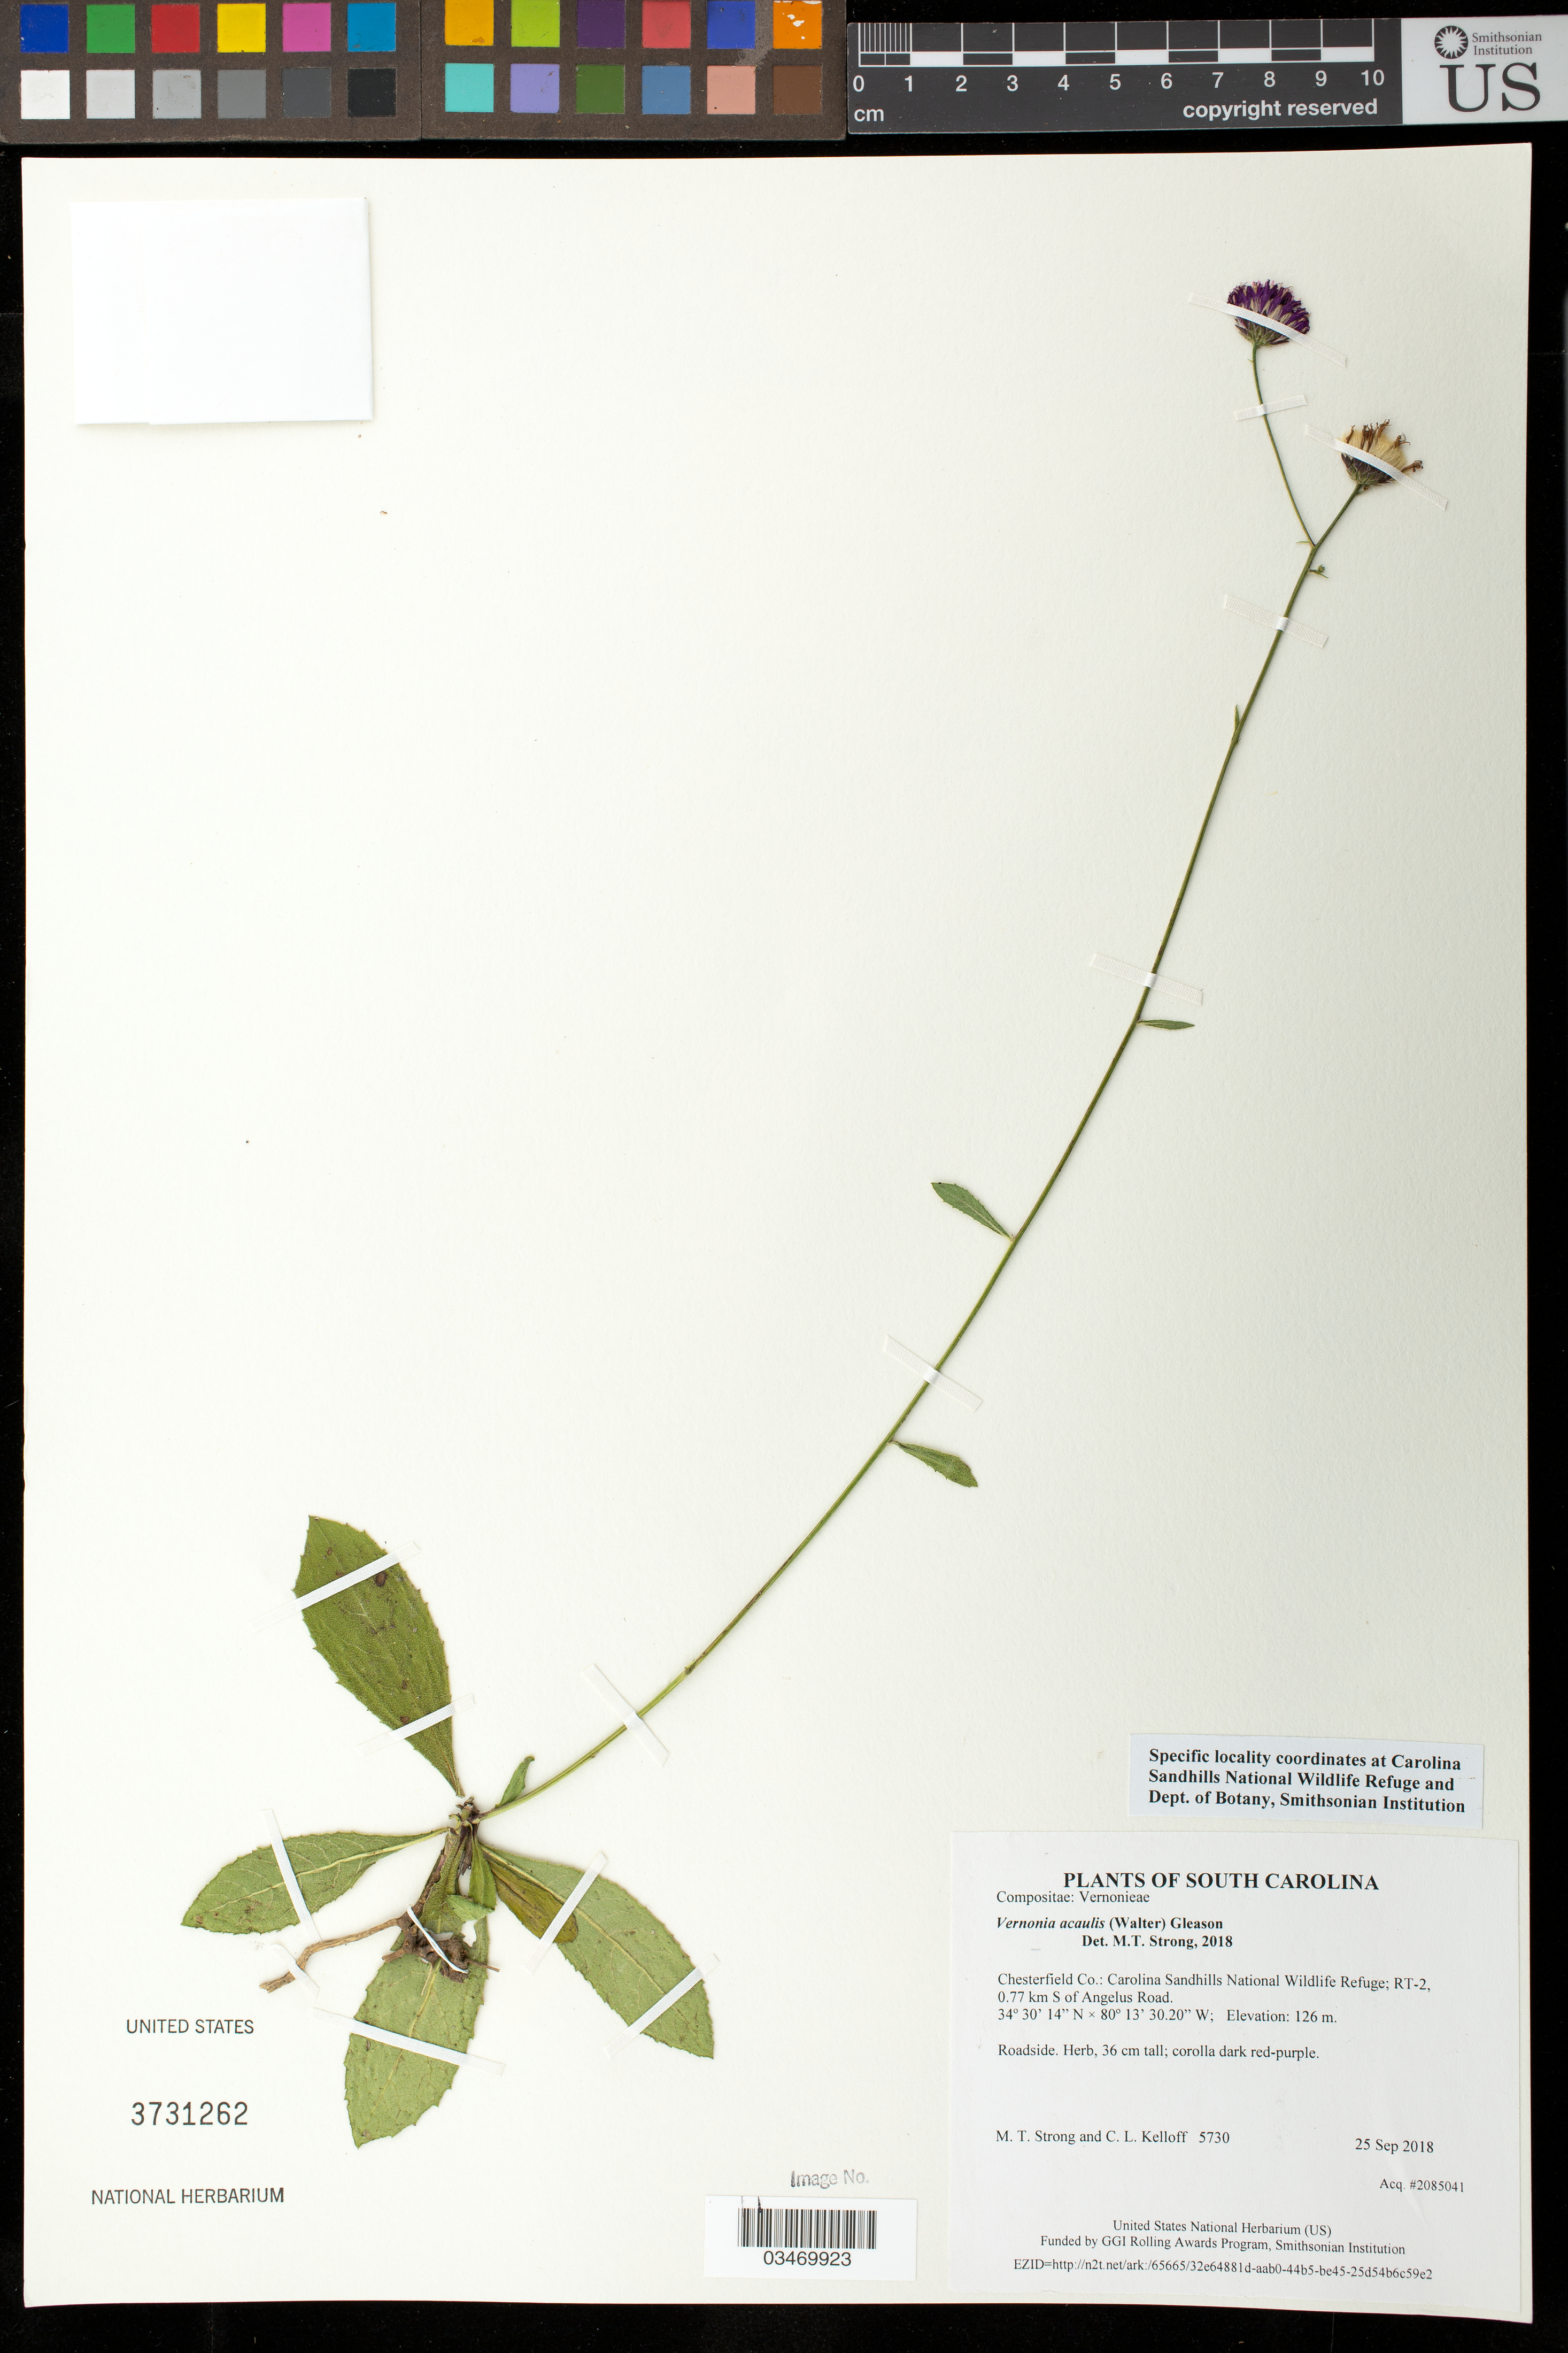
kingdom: Plantae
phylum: Tracheophyta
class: Magnoliopsida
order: Asterales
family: Asteraceae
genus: Vernonia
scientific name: Vernonia acaulis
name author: (Walter) Gleason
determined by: Strong, M. T., (US), Smithsonian Institution - National Museum of Natural History (UNITED STATES)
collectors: M. T. Strong & C. L. Kelloff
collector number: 5730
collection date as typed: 25 Sep 2018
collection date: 2018-09-25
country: United States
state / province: South Carolina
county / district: Chesterfield Co.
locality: Carolina Sandhills National Wildlife Refuge; RT-2, 0.77 km S of Angelus Road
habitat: Roadside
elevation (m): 126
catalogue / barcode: US 3731262